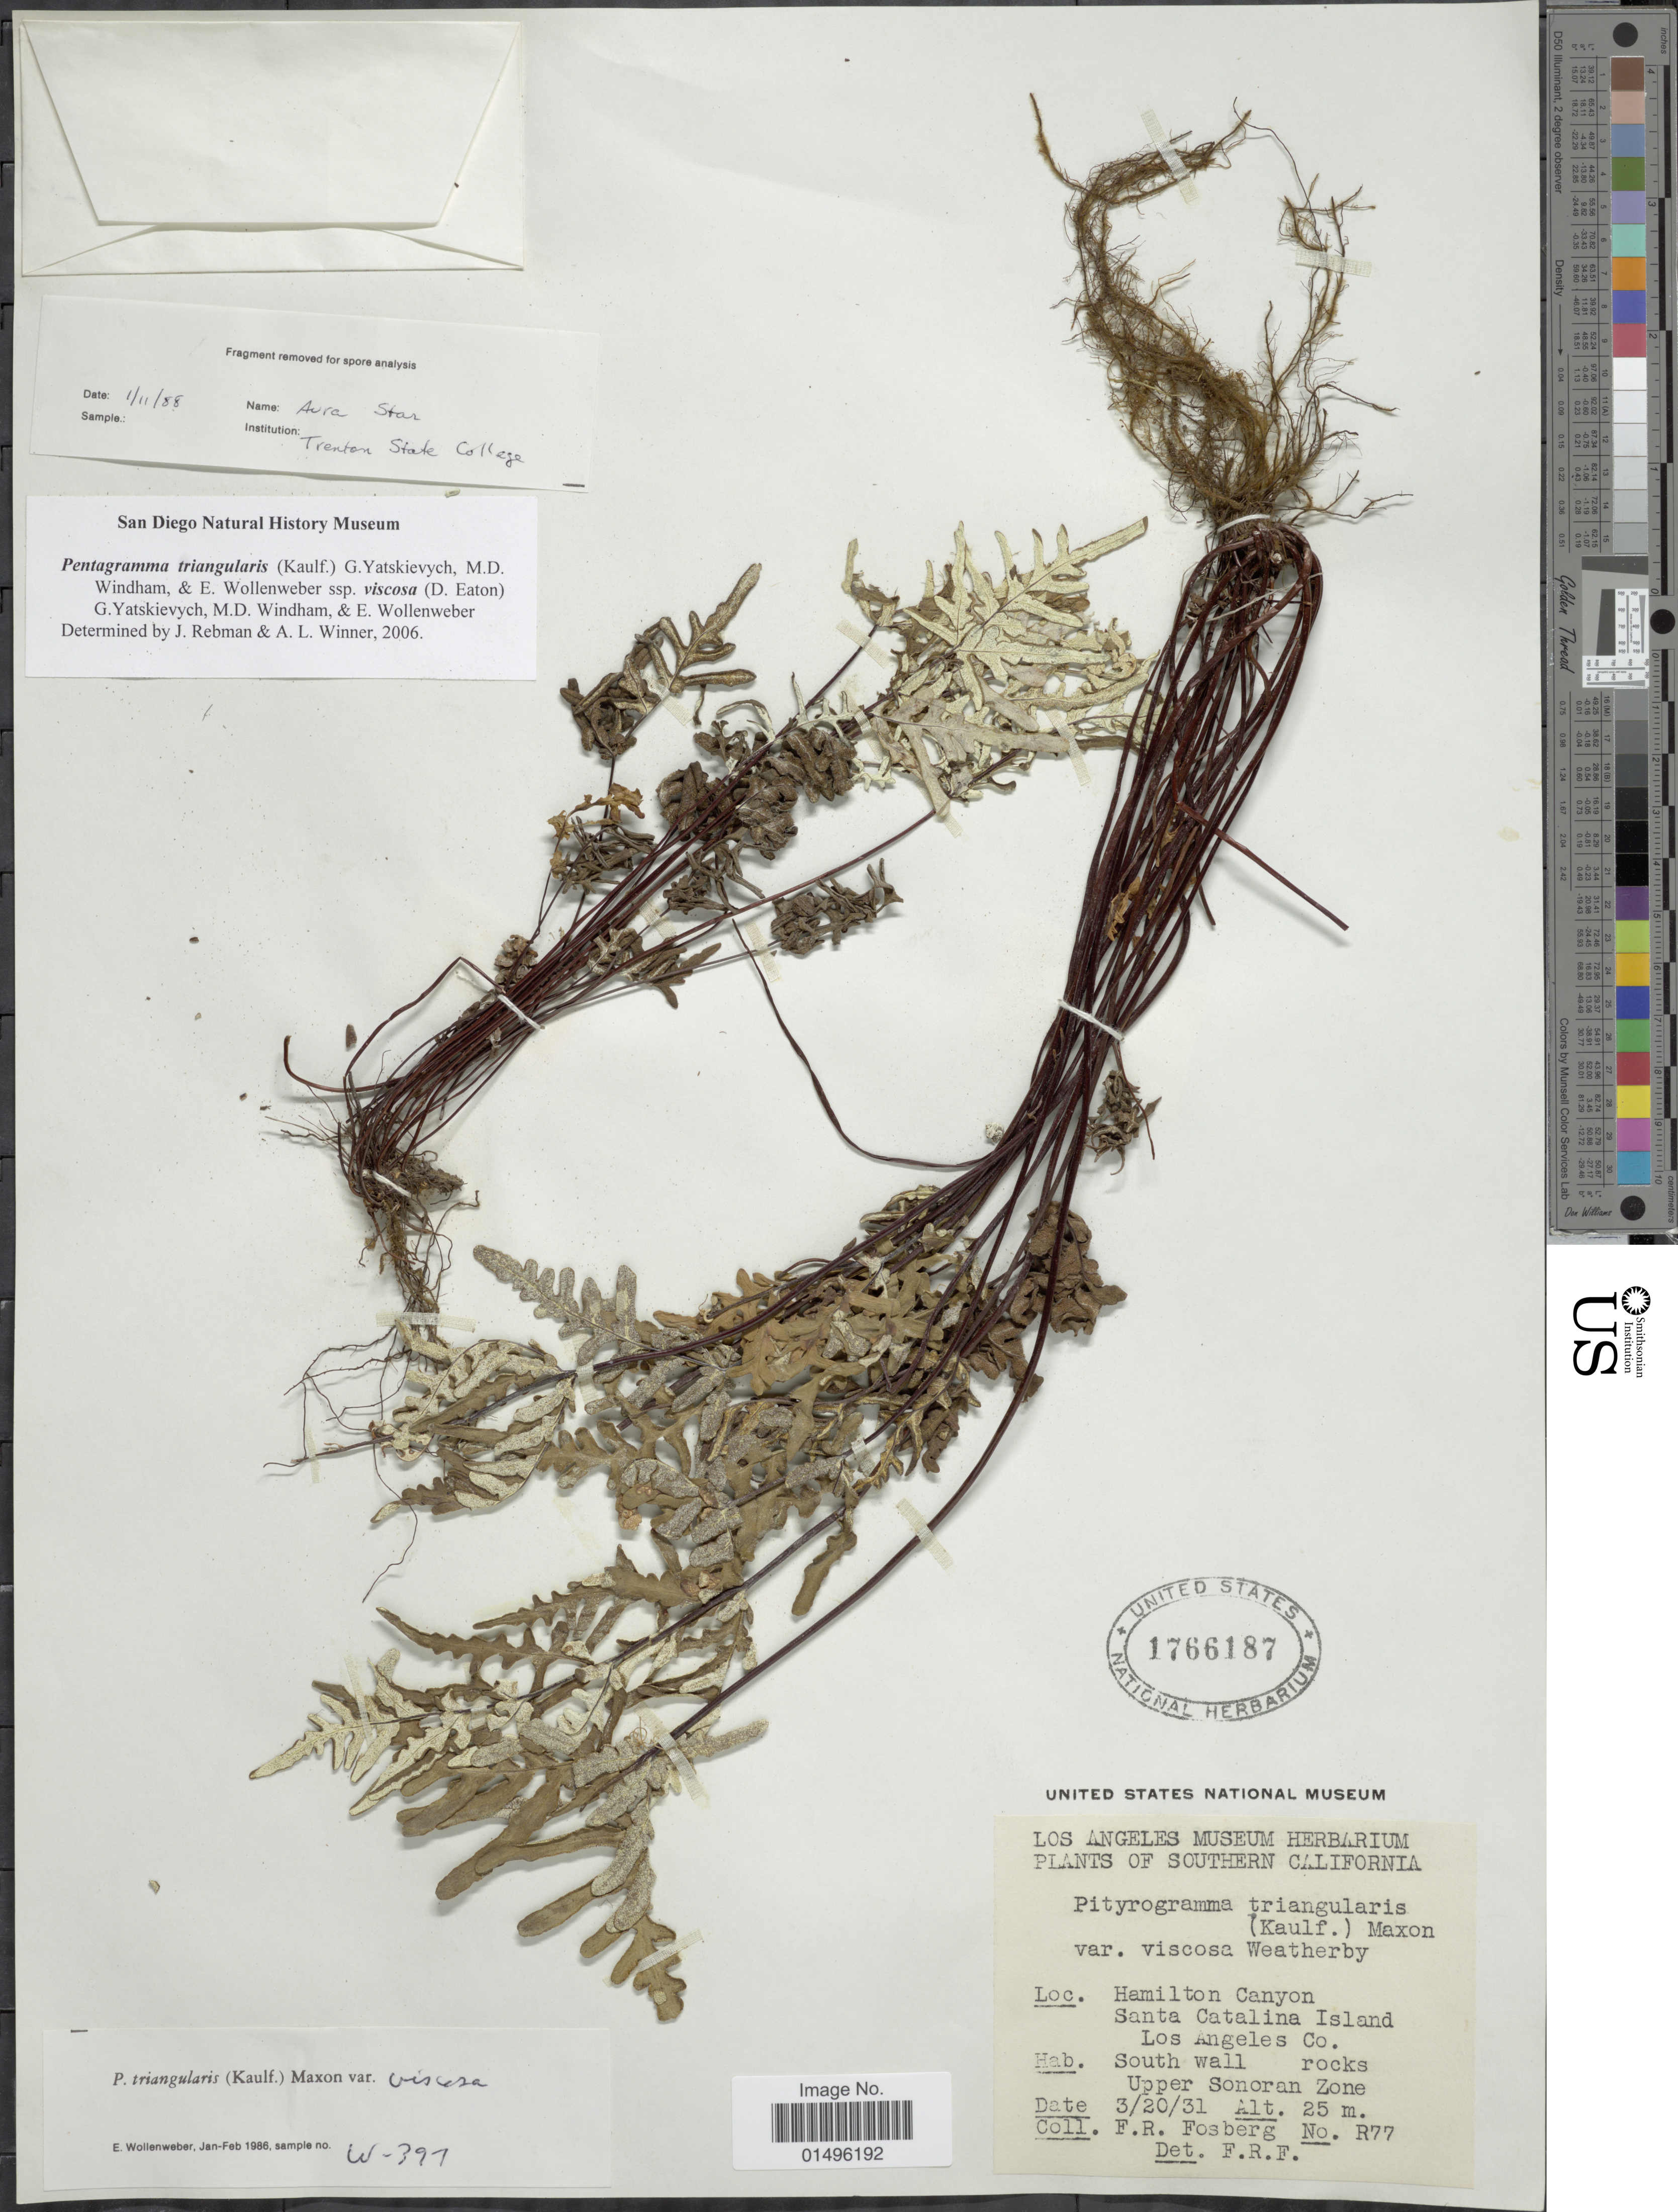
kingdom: Plantae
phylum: Tracheophyta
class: Polypodiopsida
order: Polypodiales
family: Pteridaceae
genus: Pentagramma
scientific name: Pentagramma viscosa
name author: (Nutt. ex D.C. Eaton) Schuettp. & Windham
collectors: F. R. Fosberg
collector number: R77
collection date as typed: Transcribed d/m/y: 20/3/31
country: United States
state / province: California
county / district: Los Angeles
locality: Southern California, Hamilton Canyon Santa Catalina Island, Los Angeles Co. Upper Sonoran Zone.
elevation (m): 25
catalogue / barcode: US 1766187